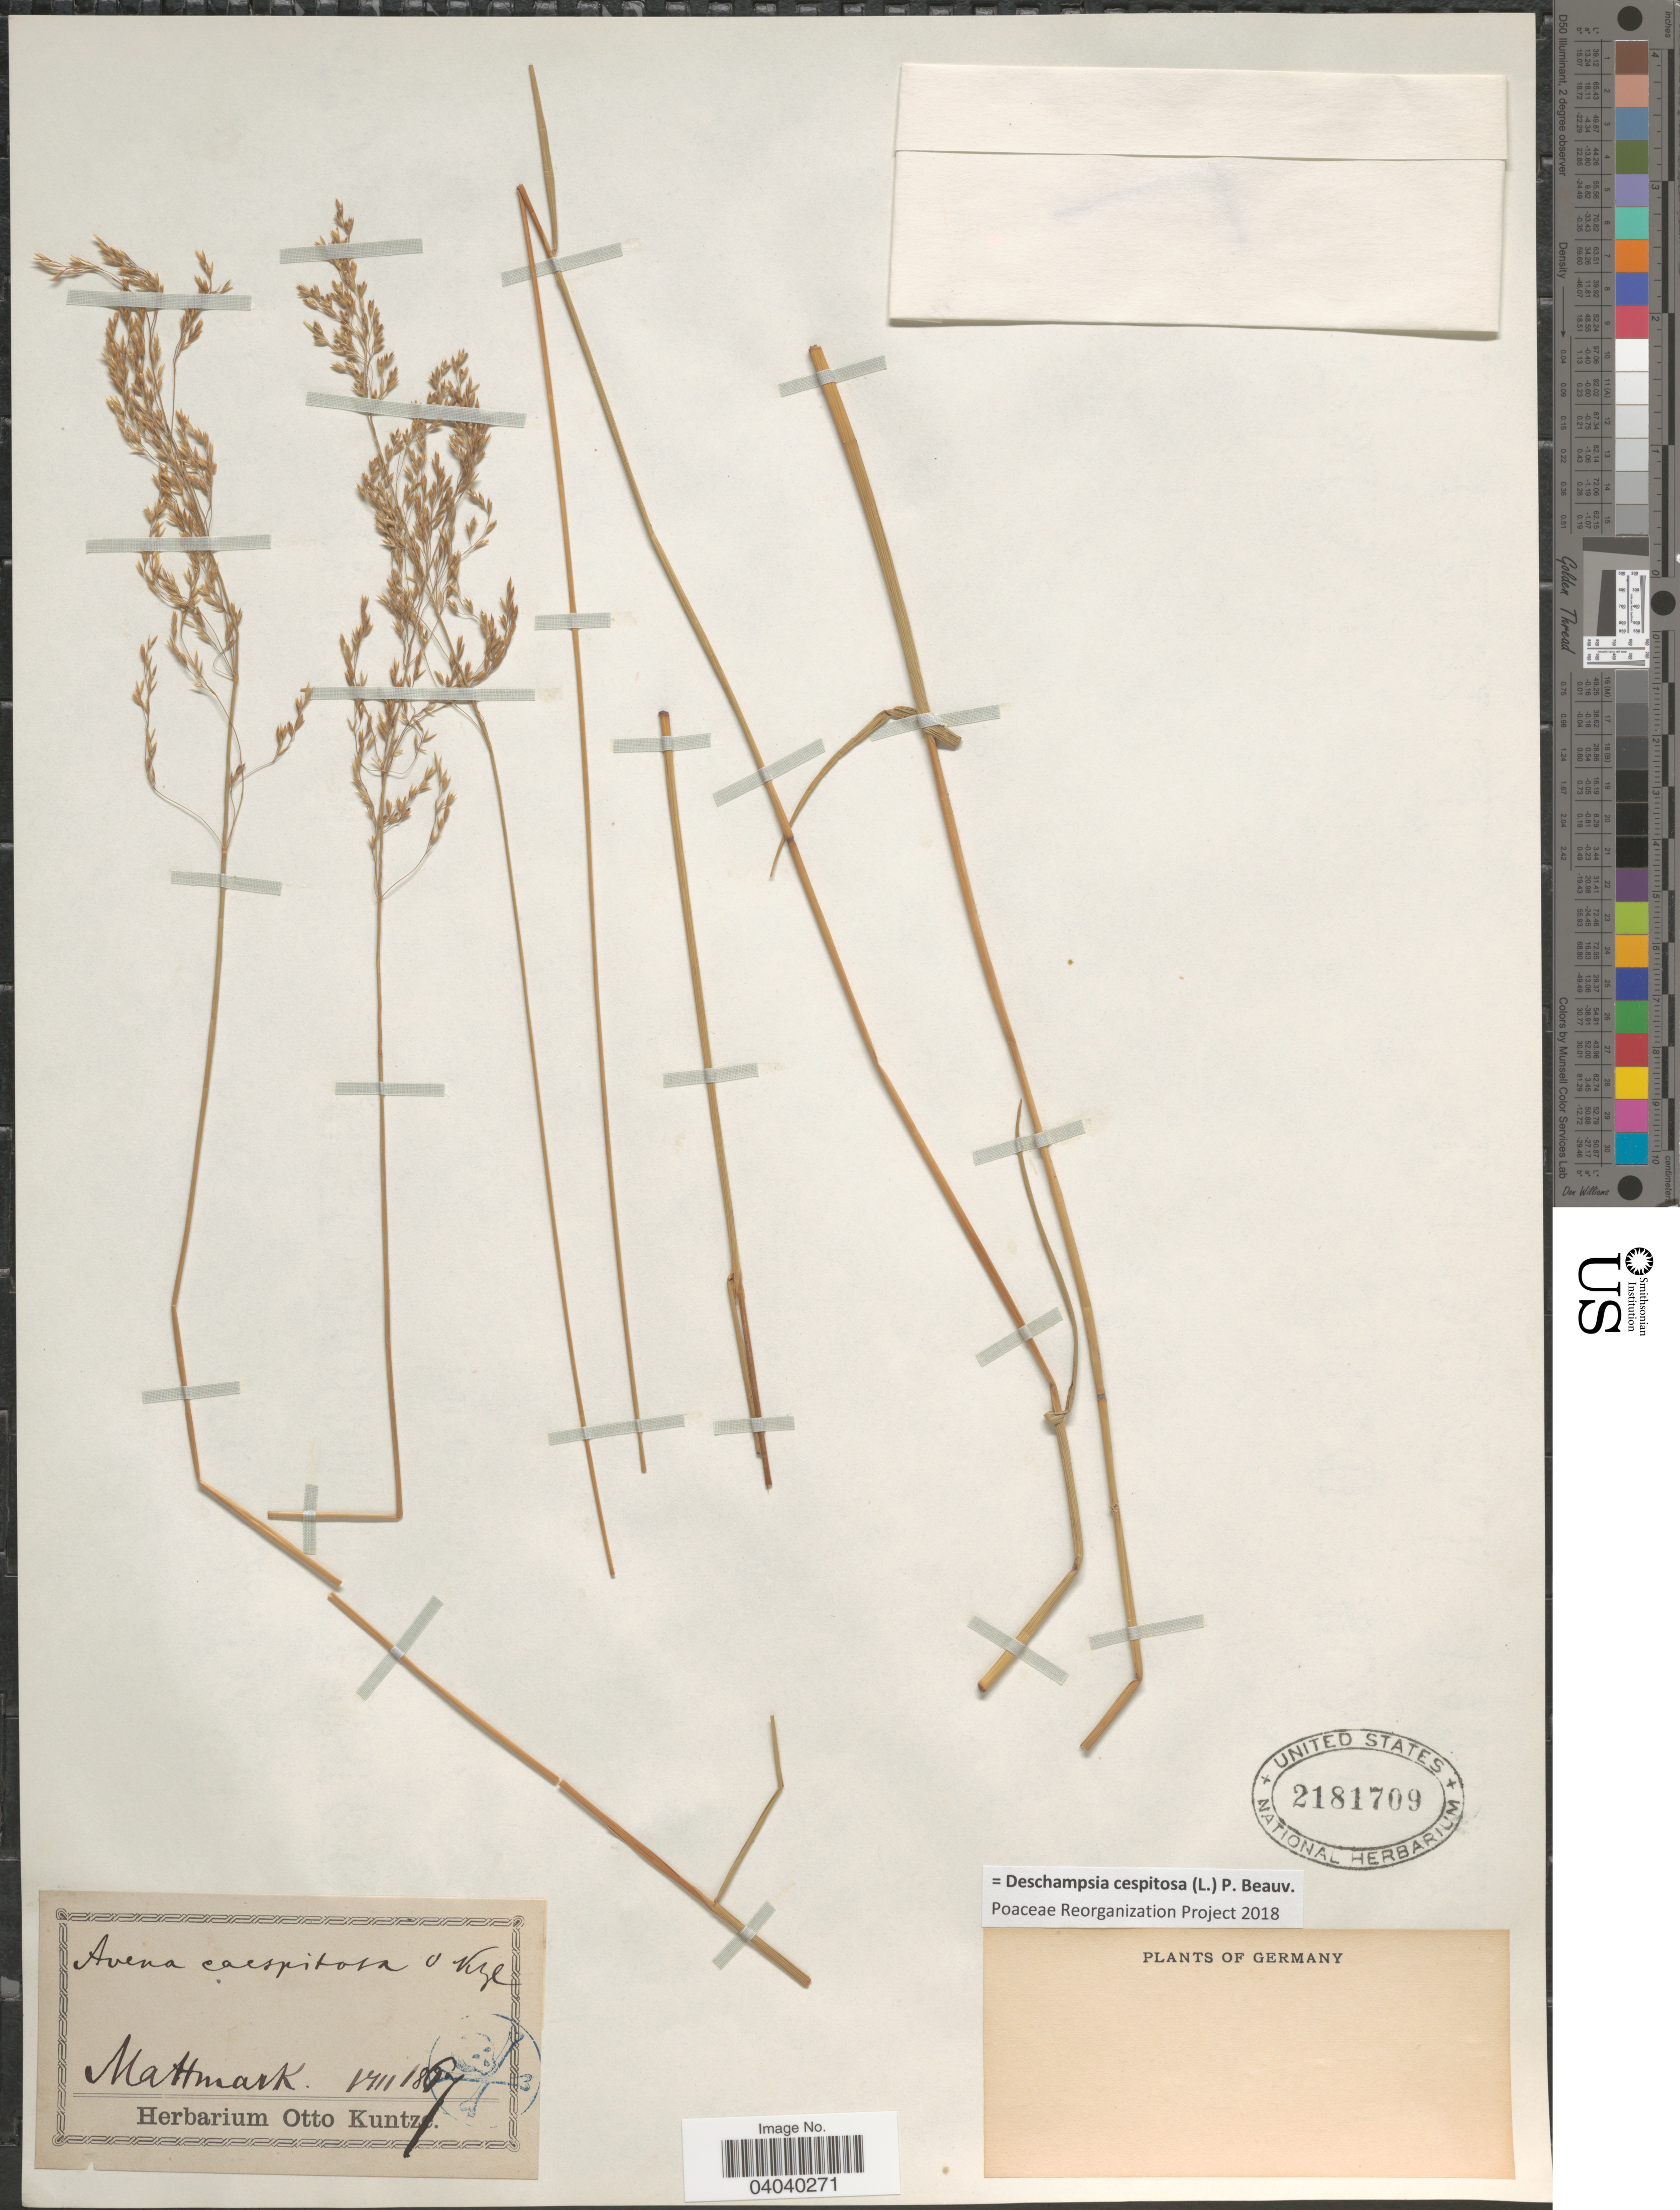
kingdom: Plantae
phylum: Tracheophyta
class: Liliopsida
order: Poales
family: Poaceae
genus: Deschampsia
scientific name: Deschampsia cespitosa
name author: (L.) P. Beauv.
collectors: ex herb. Otto Kuntze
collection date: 1867-08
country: Switzerland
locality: Mattmark.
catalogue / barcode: US 2181709